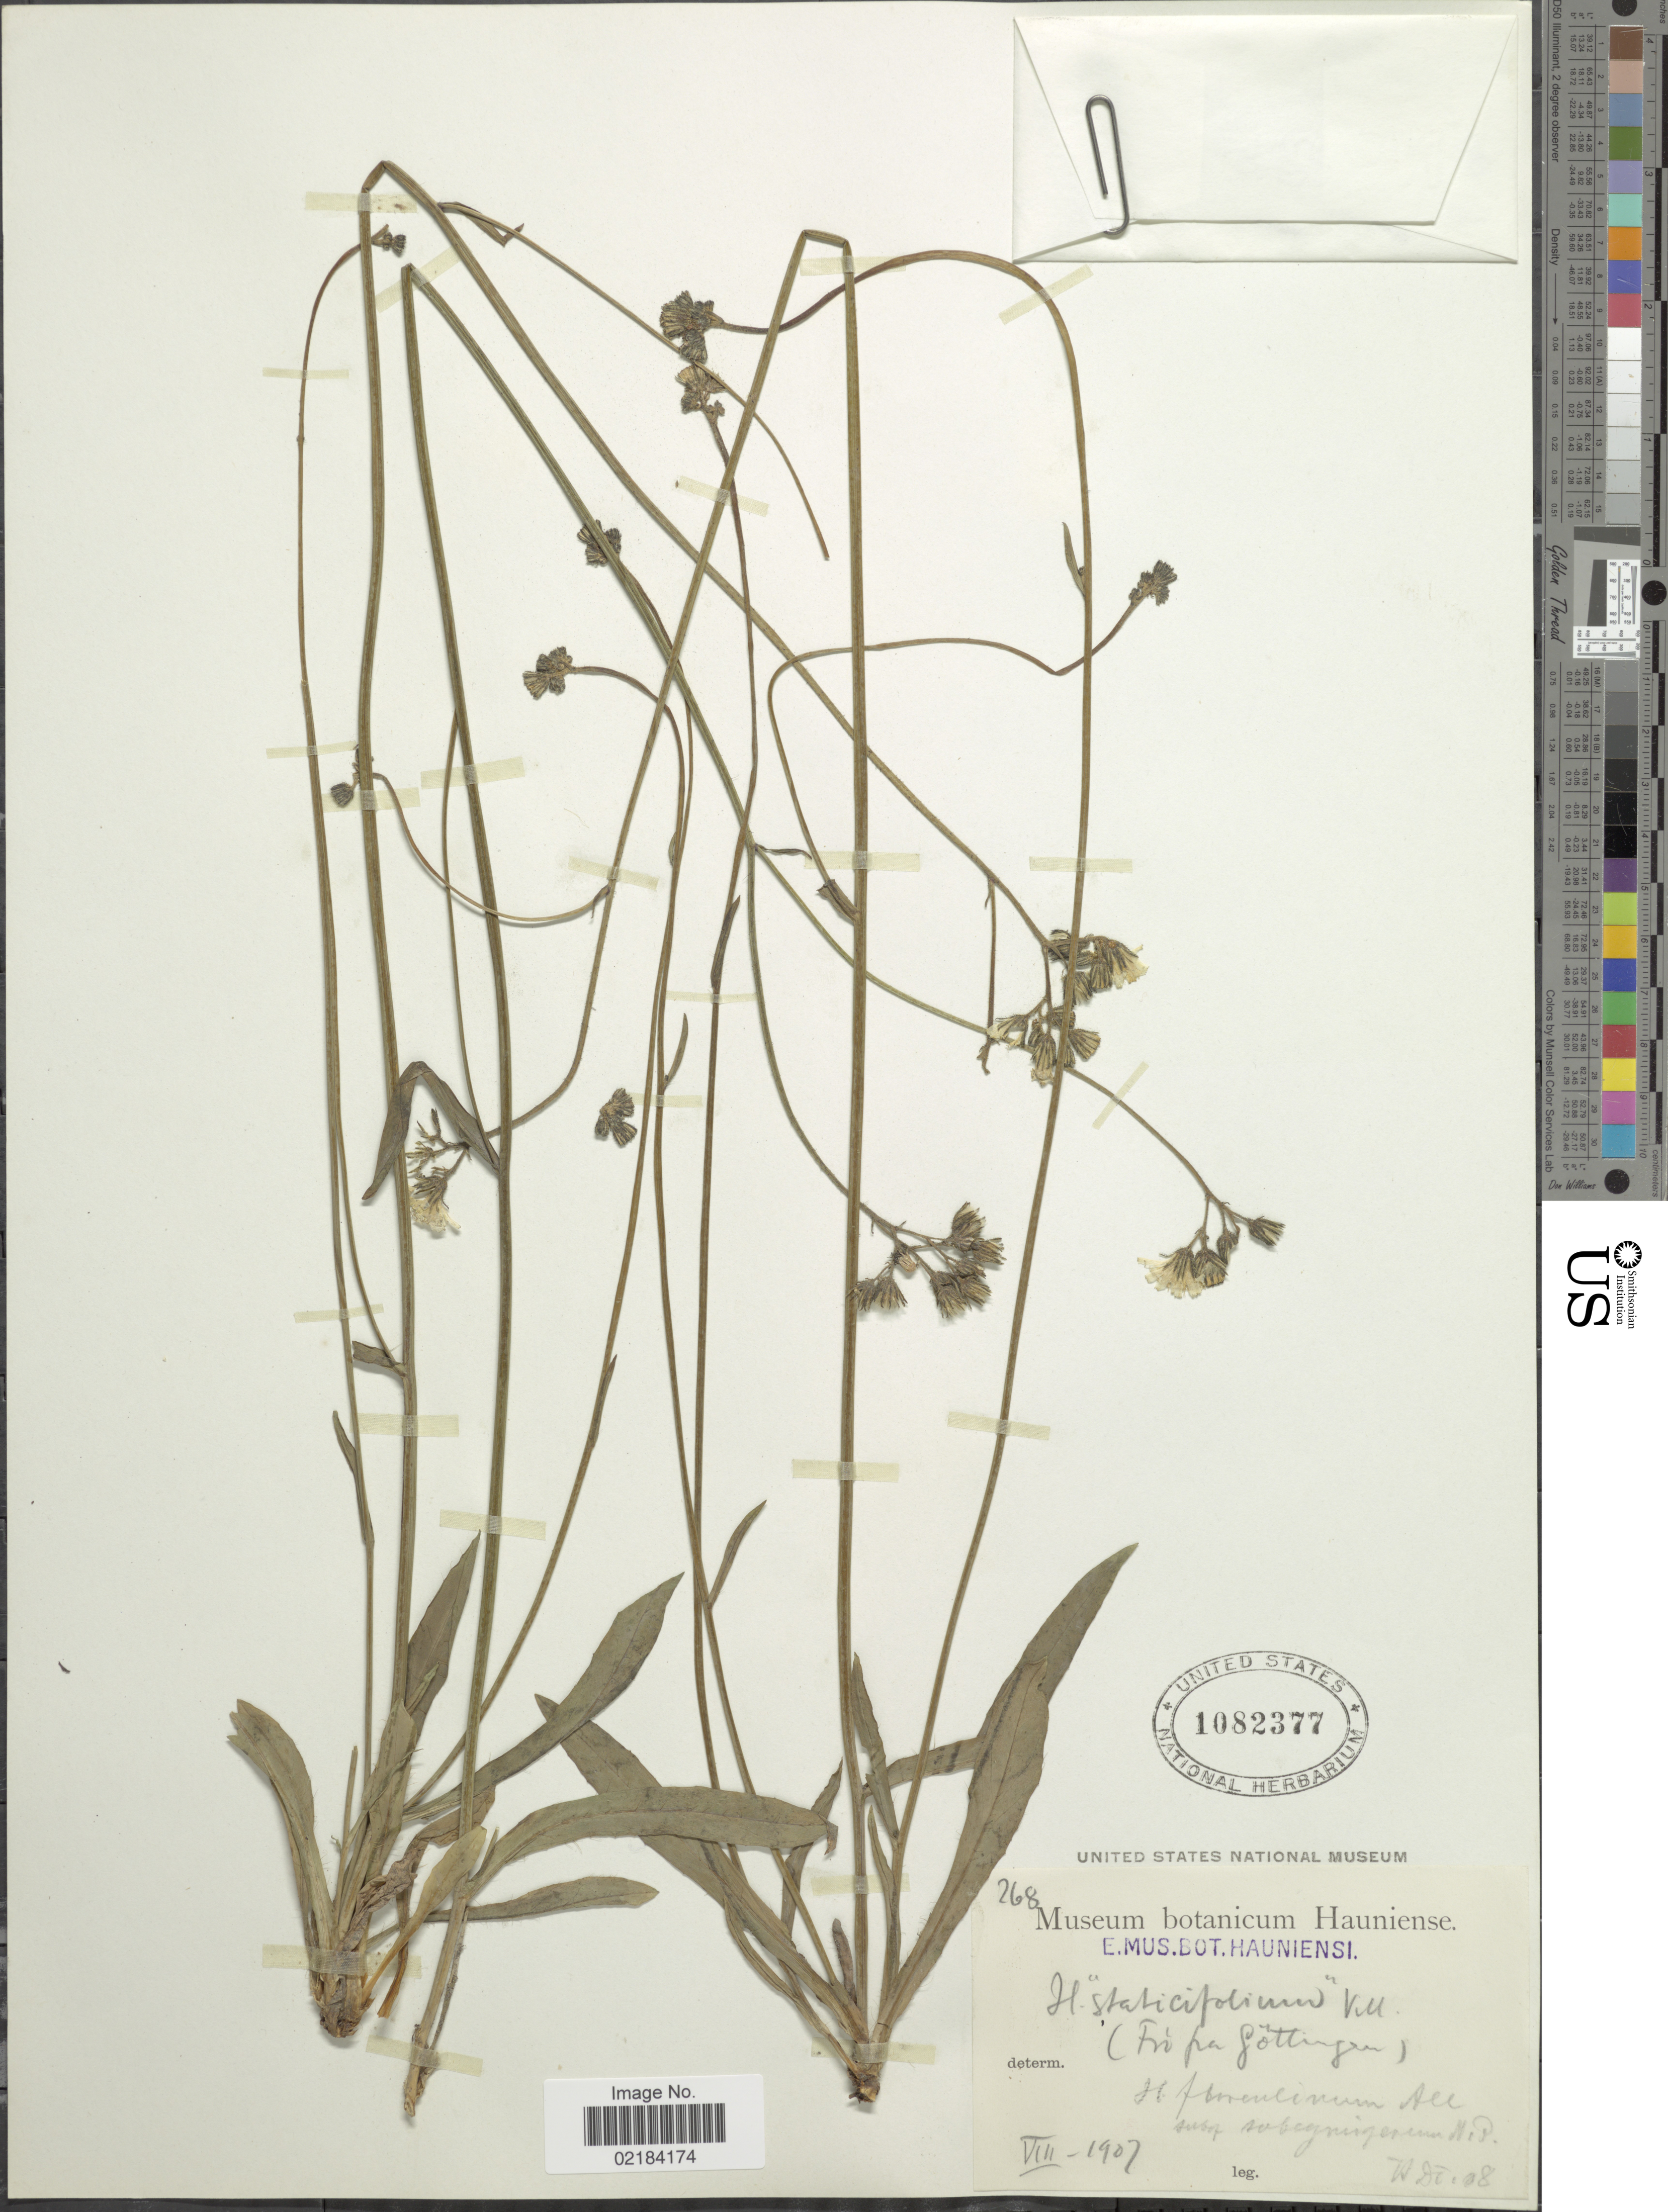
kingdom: Plantae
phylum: Tracheophyta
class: Magnoliopsida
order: Asterales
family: Asteraceae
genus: Hieracium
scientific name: Hieracium staticifolium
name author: Vill.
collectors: ex Mus. Bot. Hauniense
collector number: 268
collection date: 1907-08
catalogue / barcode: US 1082377